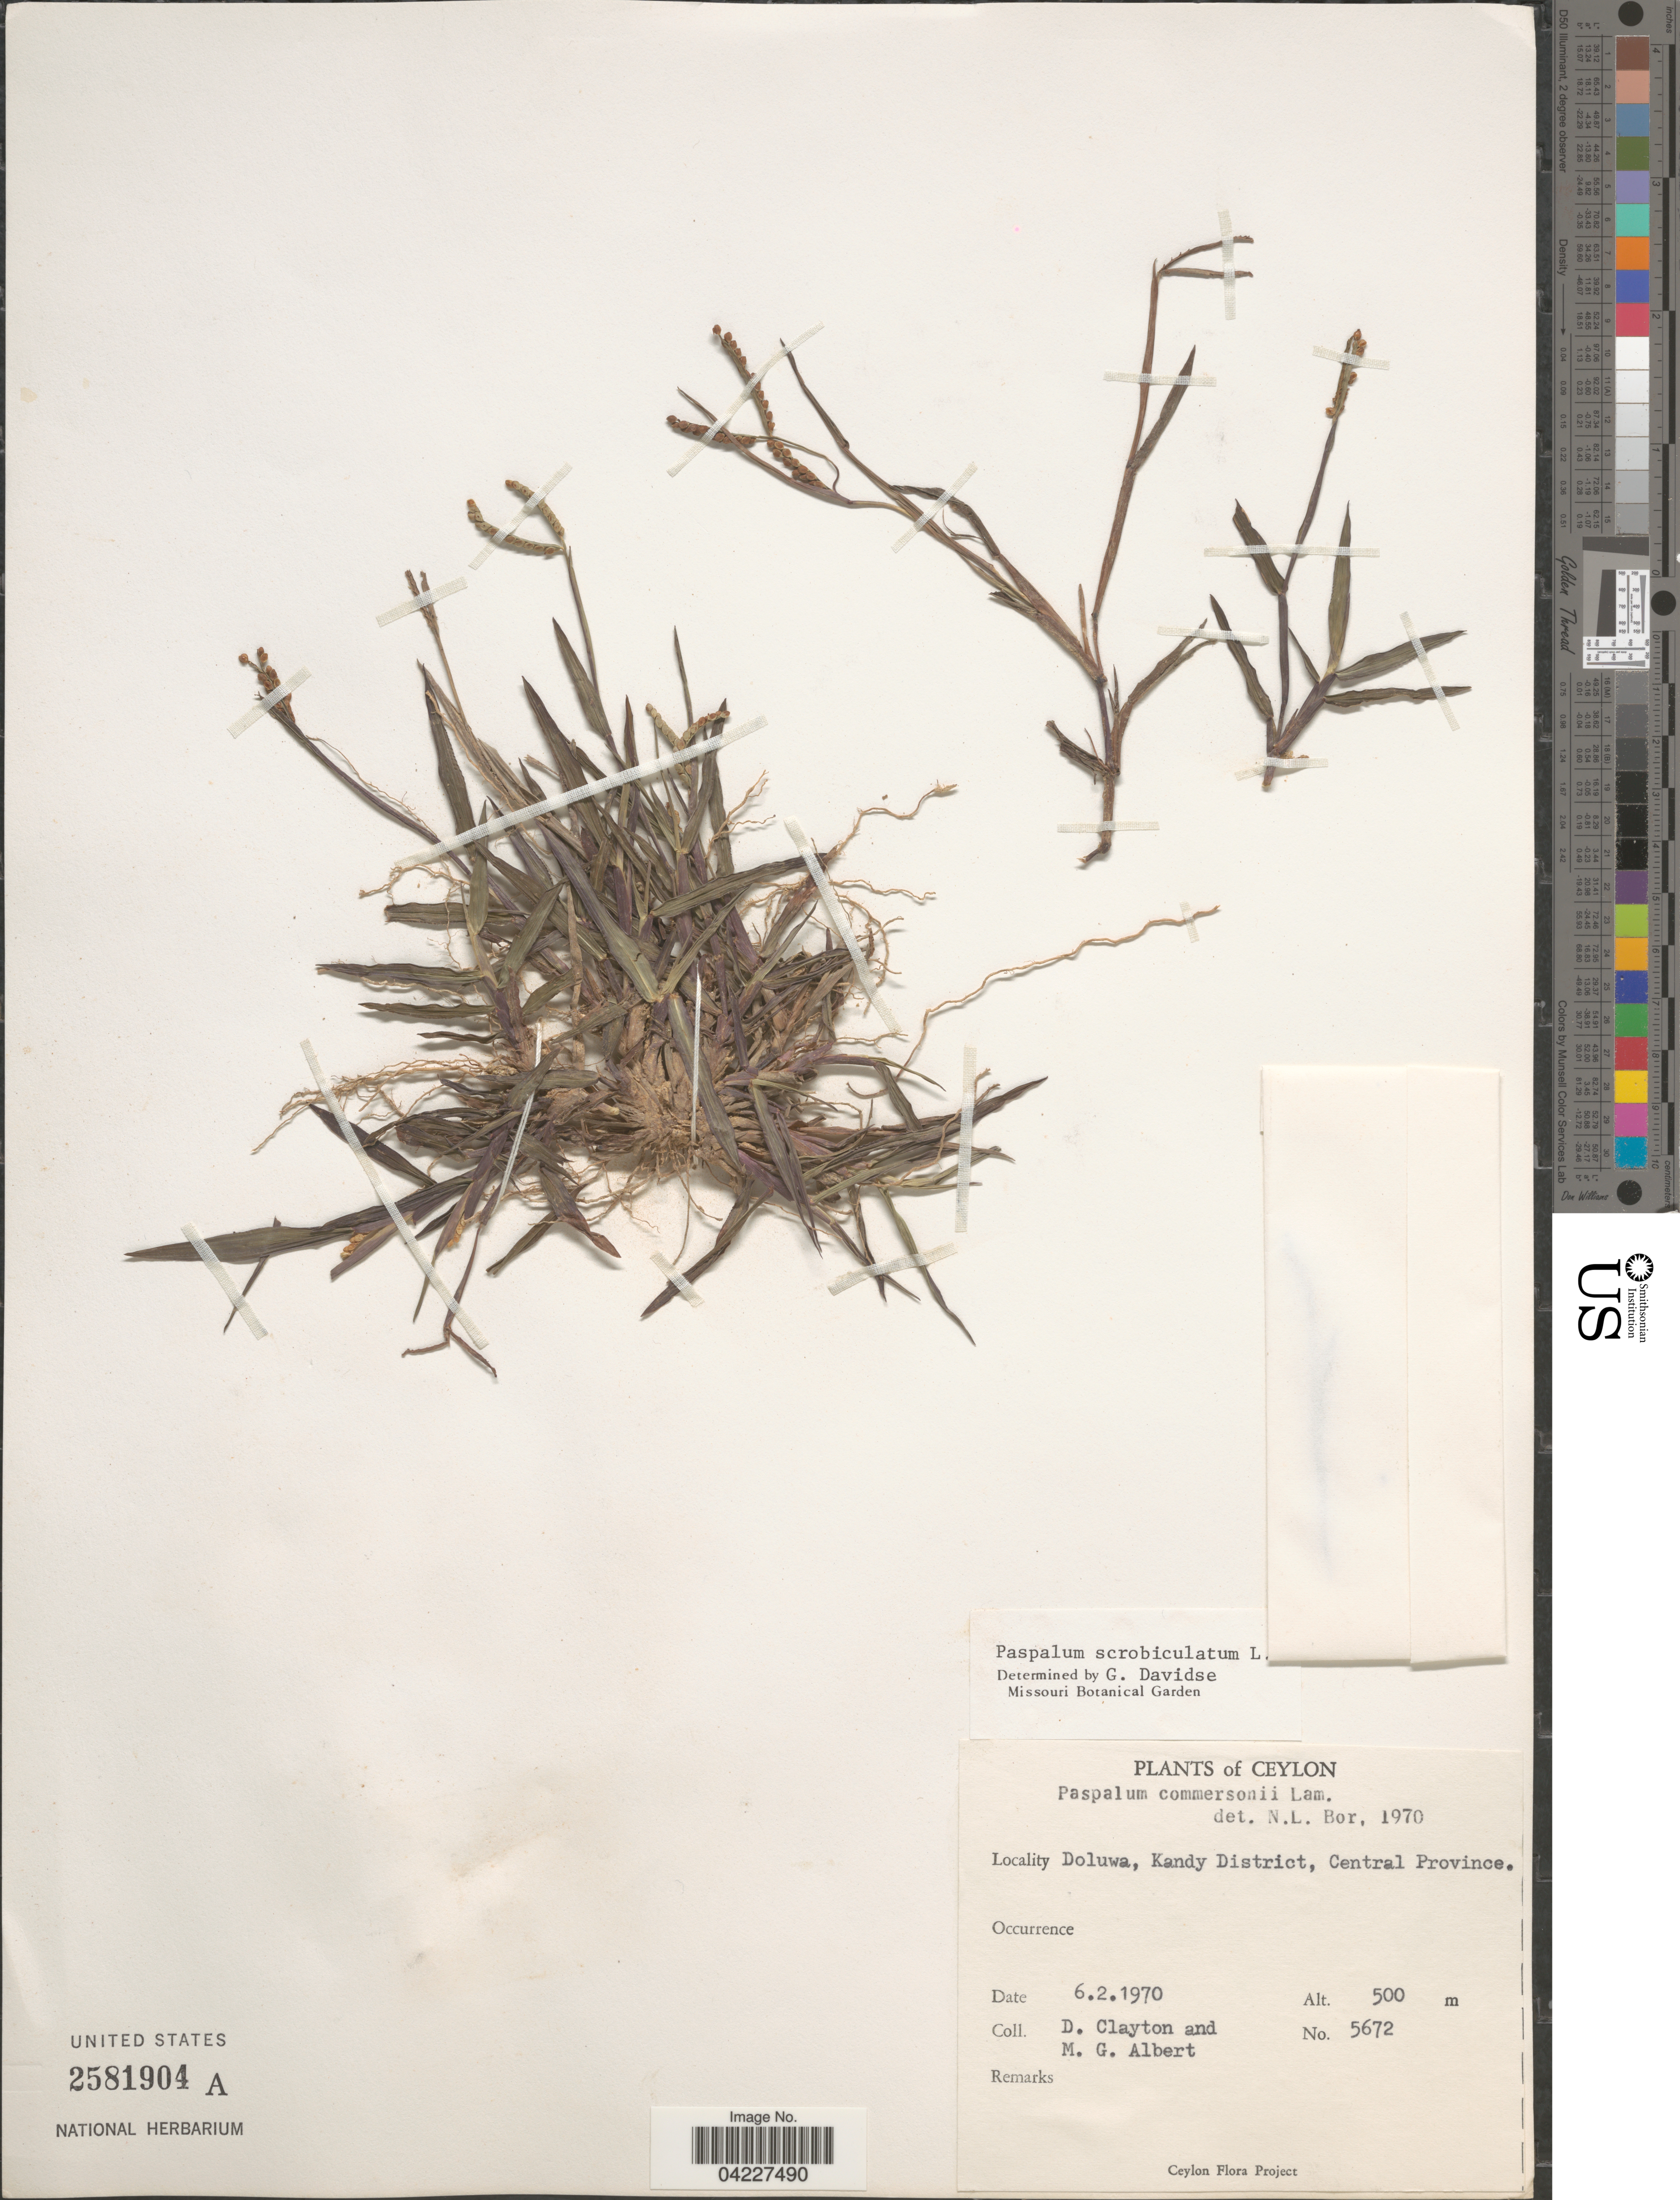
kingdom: Plantae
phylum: Tracheophyta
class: Liliopsida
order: Poales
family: Poaceae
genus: Paspalum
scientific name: Paspalum scrobiculatum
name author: L.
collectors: D. Clayton & M. G. Albert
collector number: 5672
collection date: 1970-02-06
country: Sri Lanka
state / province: Central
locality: Ceylon. Doluwa, Kandy District.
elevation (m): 500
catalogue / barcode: US 2581904A